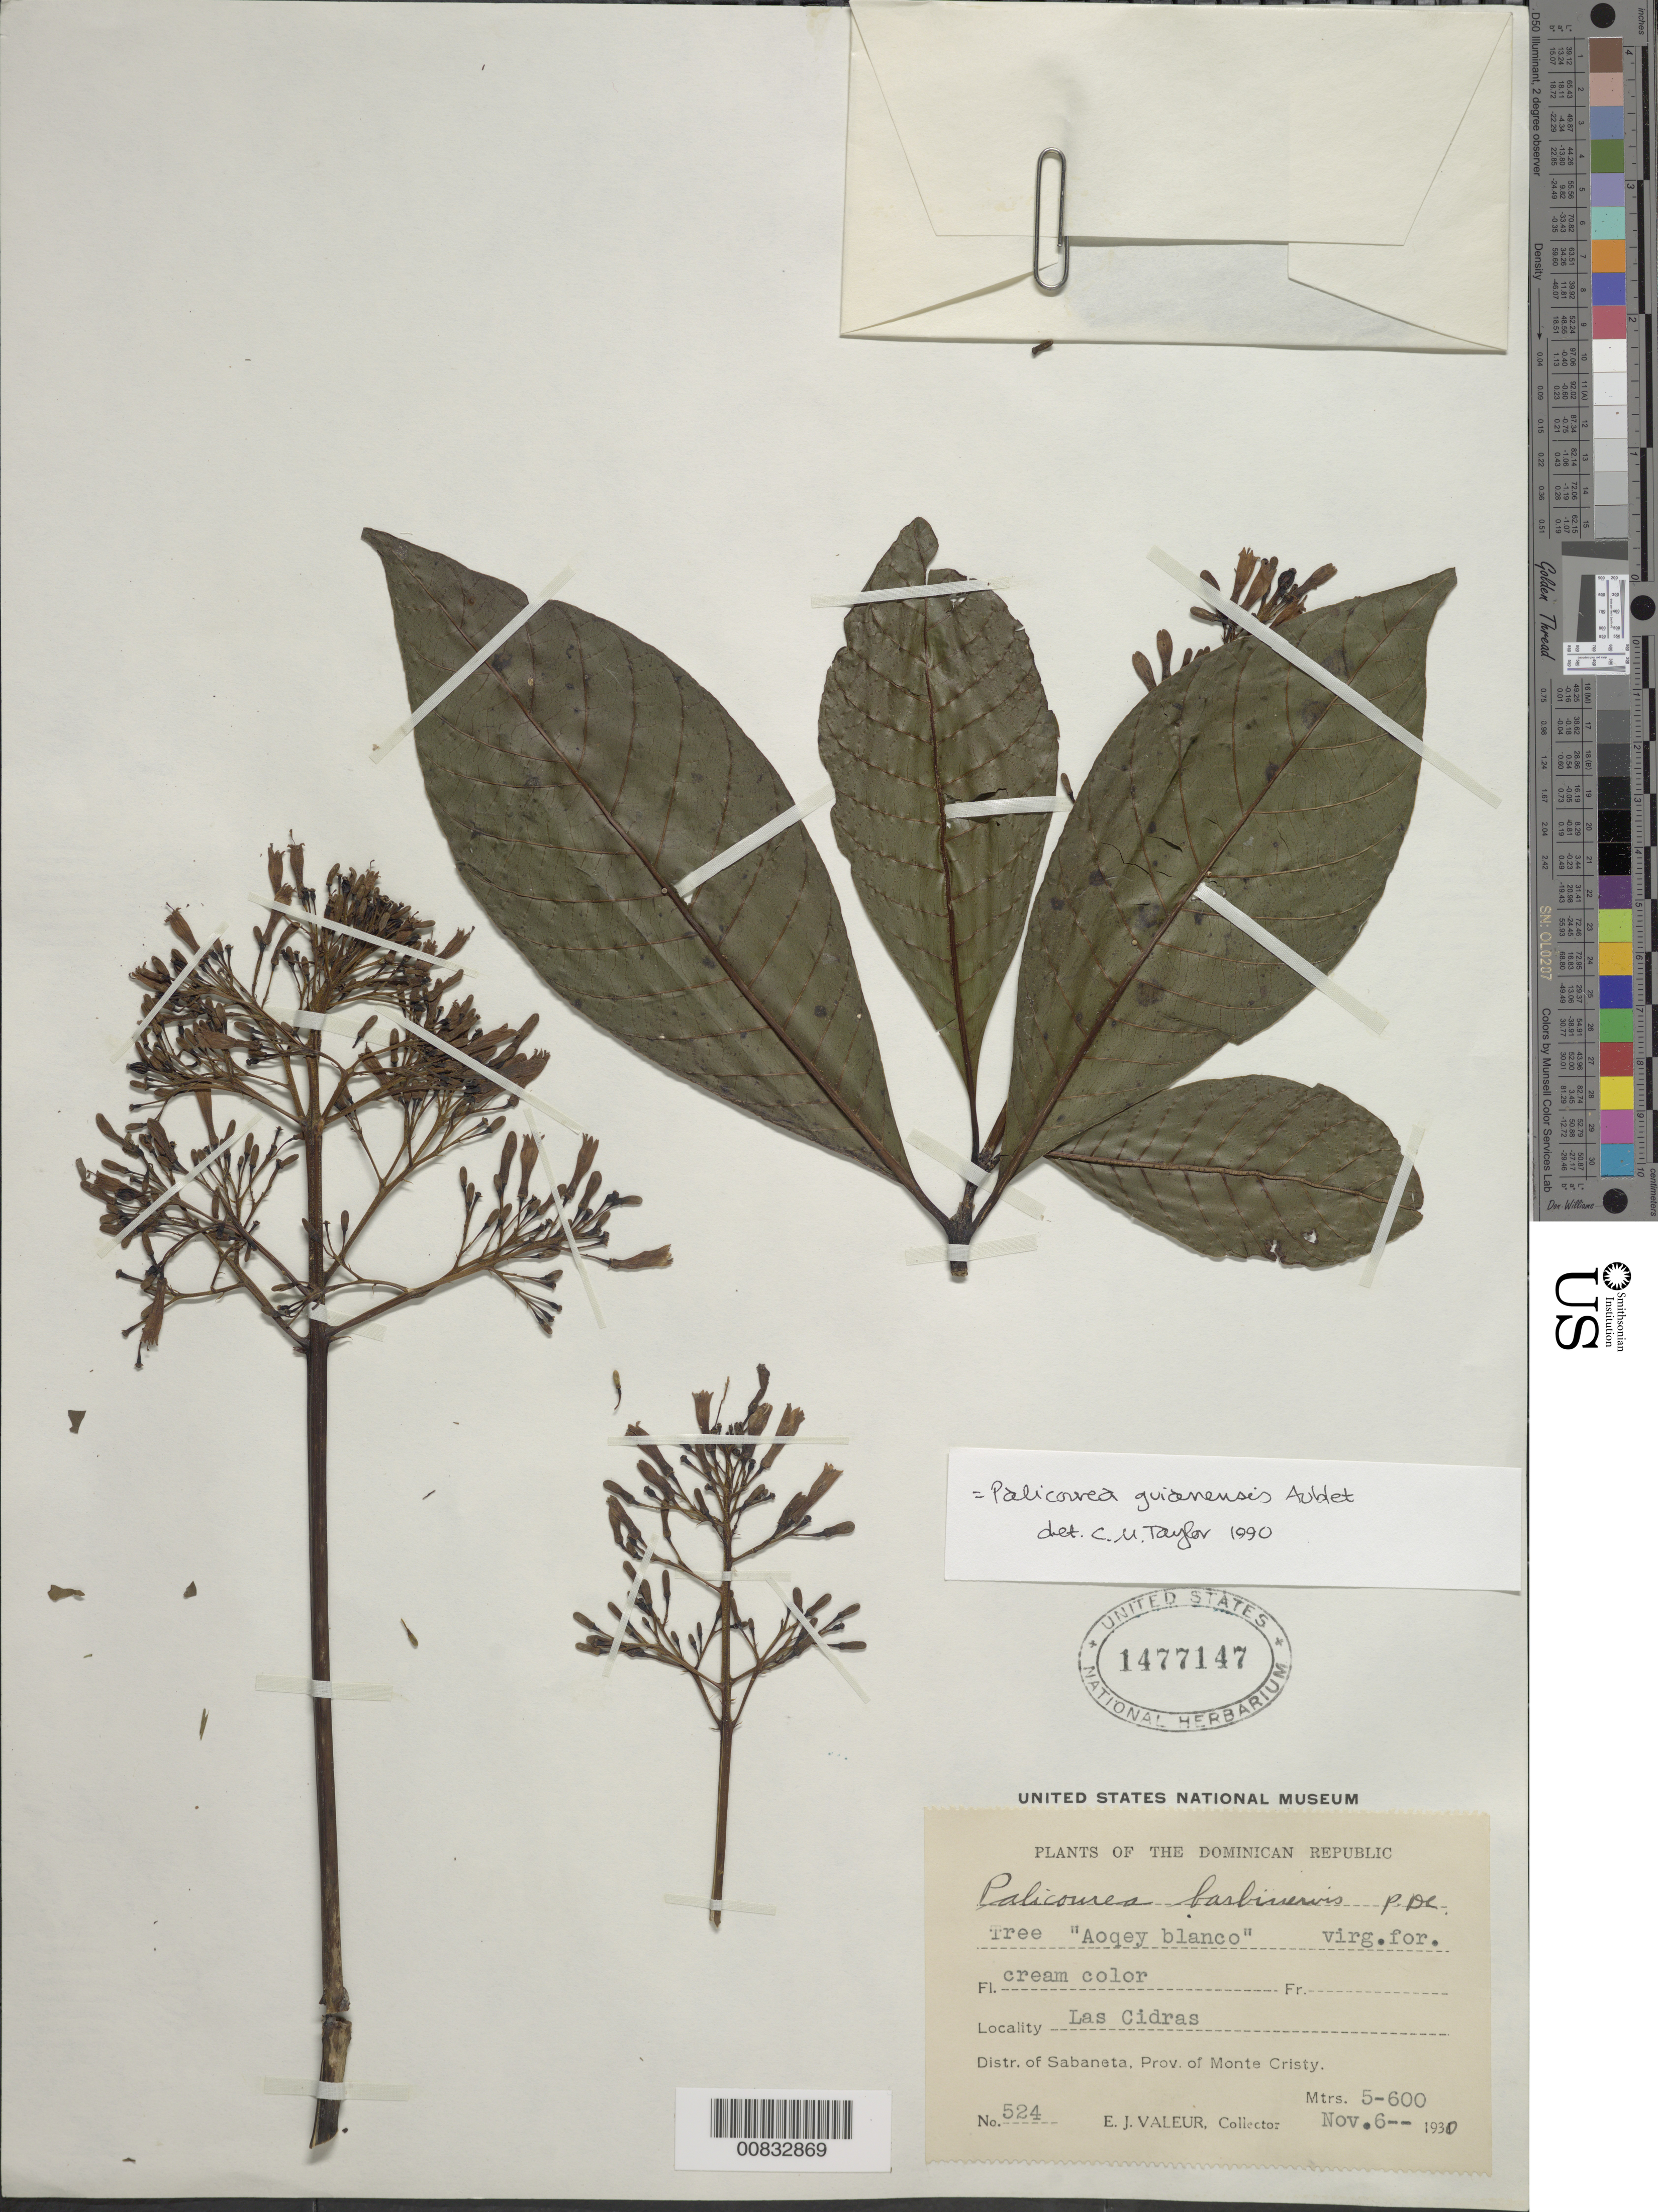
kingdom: Plantae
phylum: Tracheophyta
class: Magnoliopsida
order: Gentianales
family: Rubiaceae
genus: Palicourea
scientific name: Palicourea guianensis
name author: Aubl.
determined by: Taylor, Charlotte M.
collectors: E. Valeur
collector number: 524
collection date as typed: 06 Nov 1930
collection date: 1930-11-06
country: Dominican Republic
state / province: Monte Cristi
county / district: Sabaneta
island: Hispaniola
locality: Las Cidras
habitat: Virgin forest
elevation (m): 500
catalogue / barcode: US 1477147